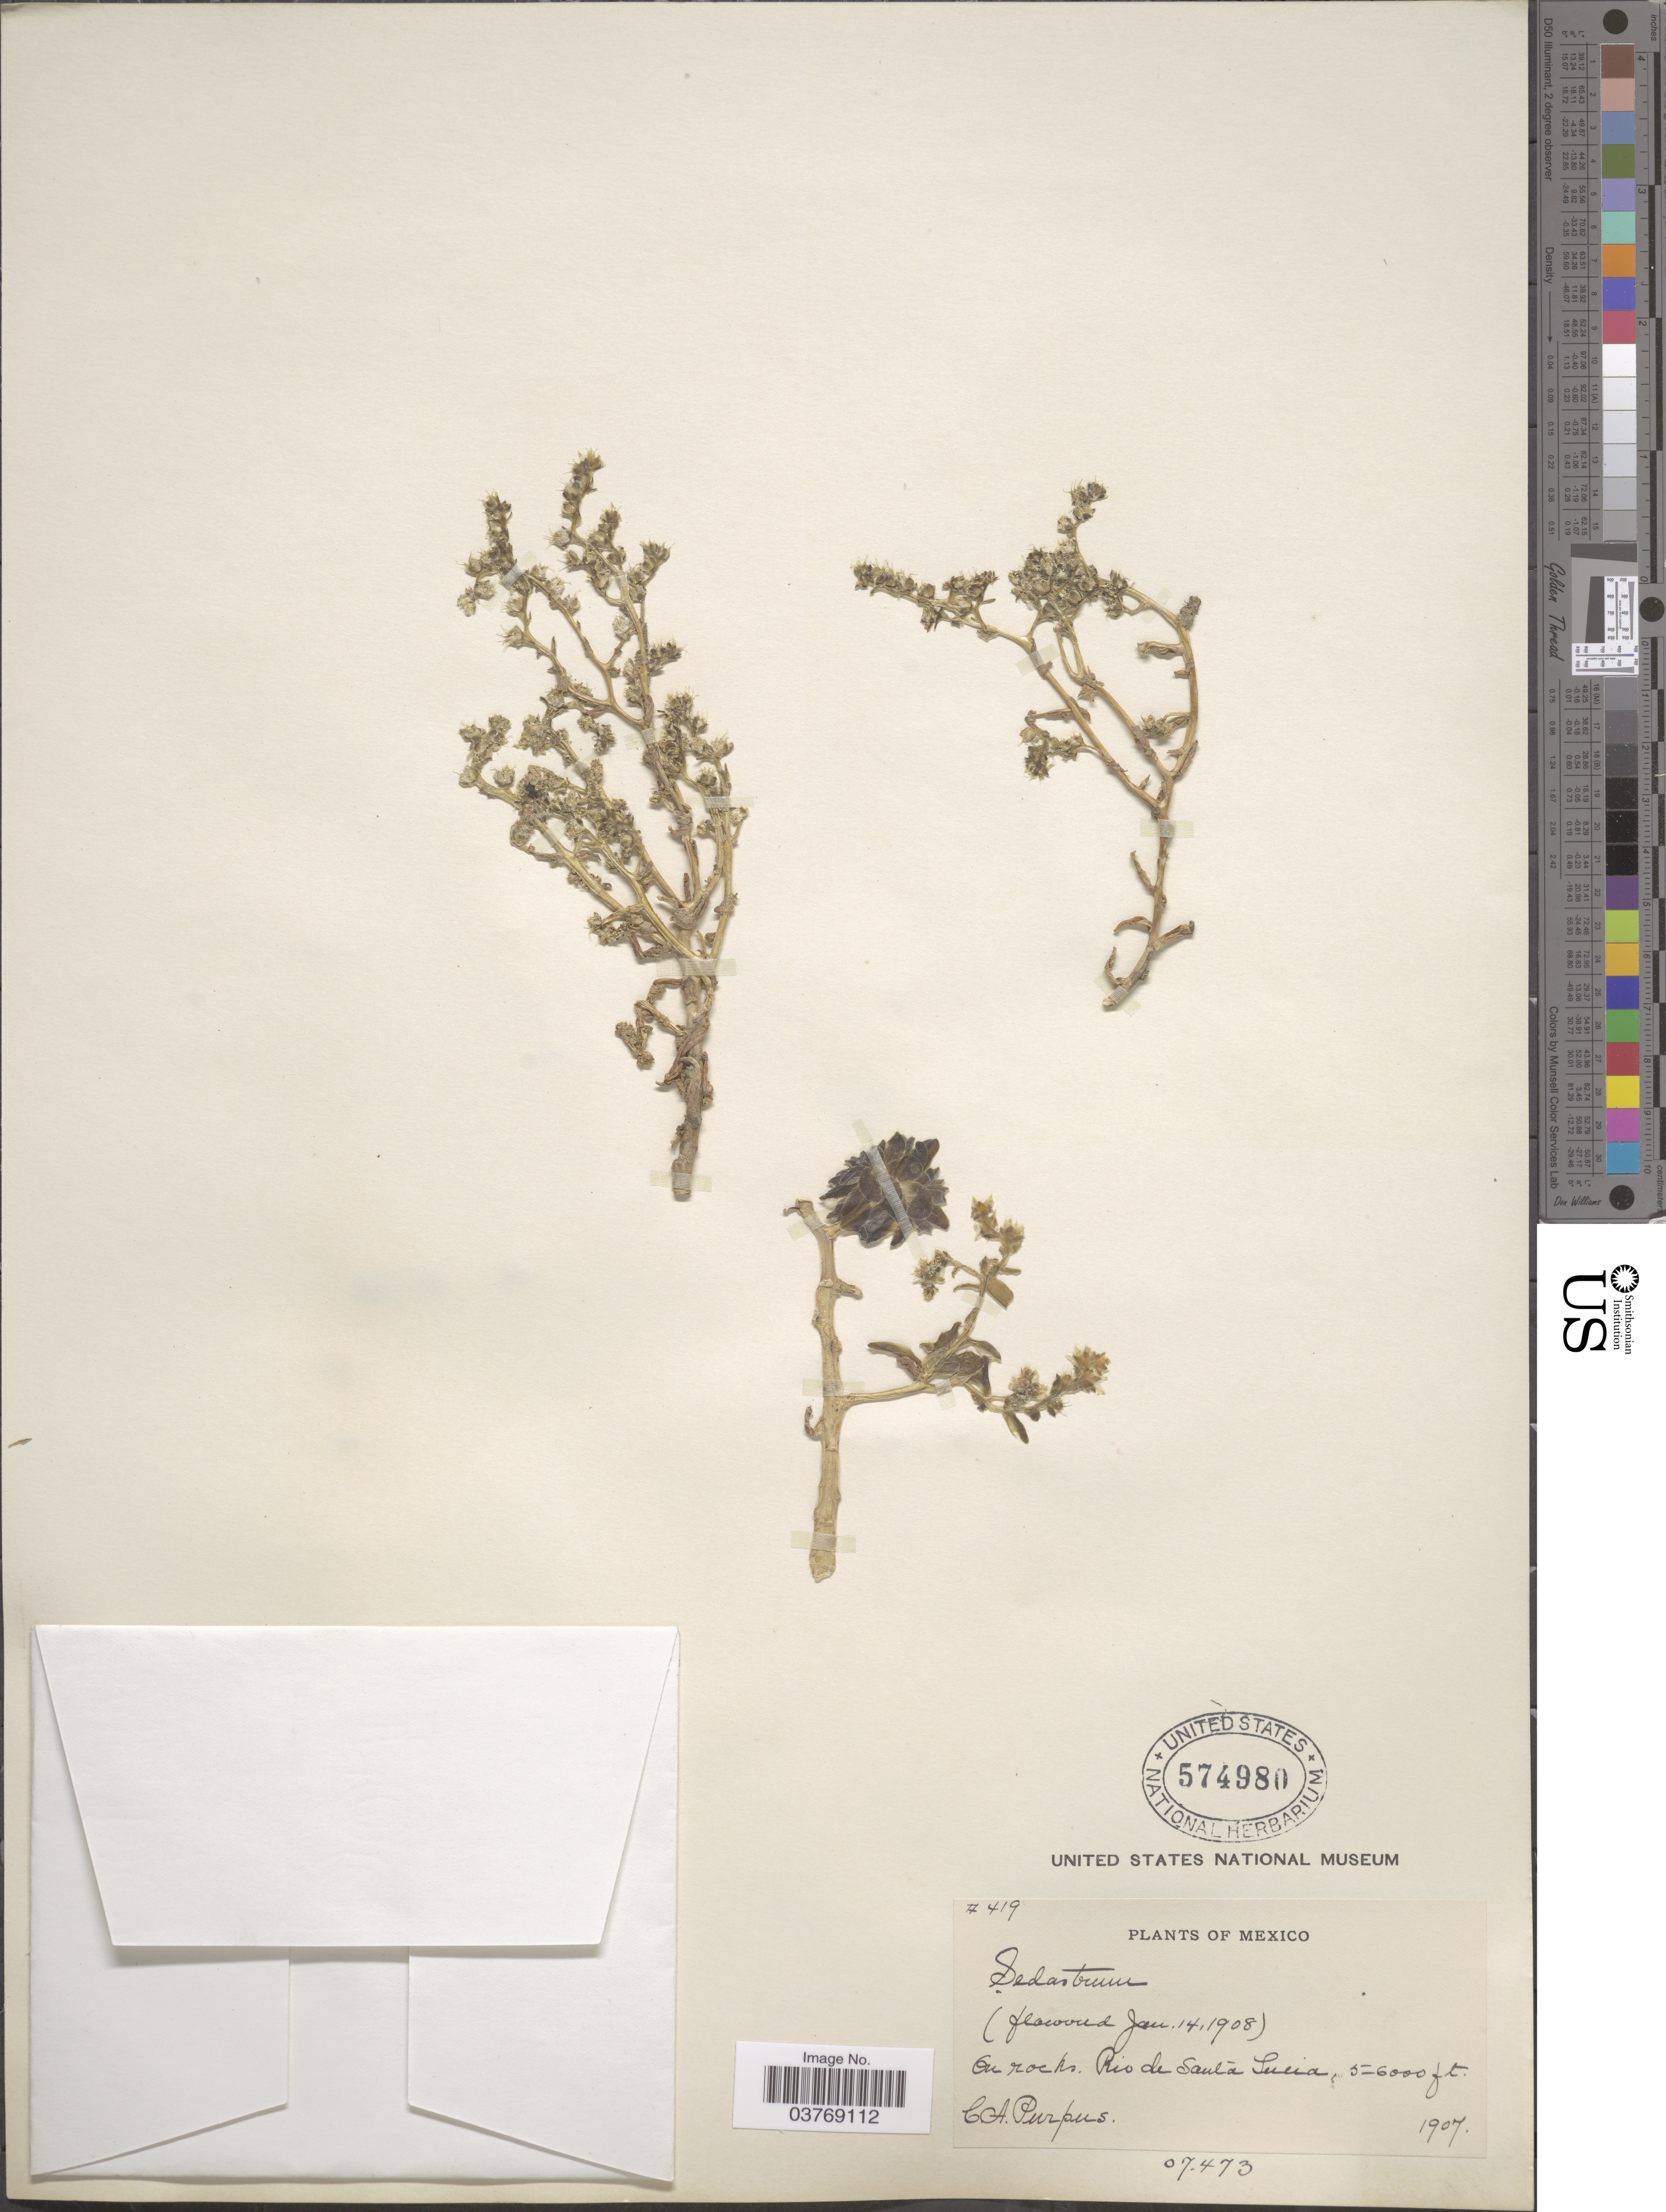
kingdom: Plantae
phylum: Tracheophyta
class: Magnoliopsida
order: Saxifragales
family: Crassulaceae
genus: Sedum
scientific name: Sedum hemsleyanum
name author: Rose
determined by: Strong, Mark T., (BOT), Smithsonian Institution - National Museum of Natural History (UNITED STATES)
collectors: C. A. Purpus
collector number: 419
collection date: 1907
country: Mexico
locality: On rocks. Rio de Santa Lucia.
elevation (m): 1524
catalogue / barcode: US 574980